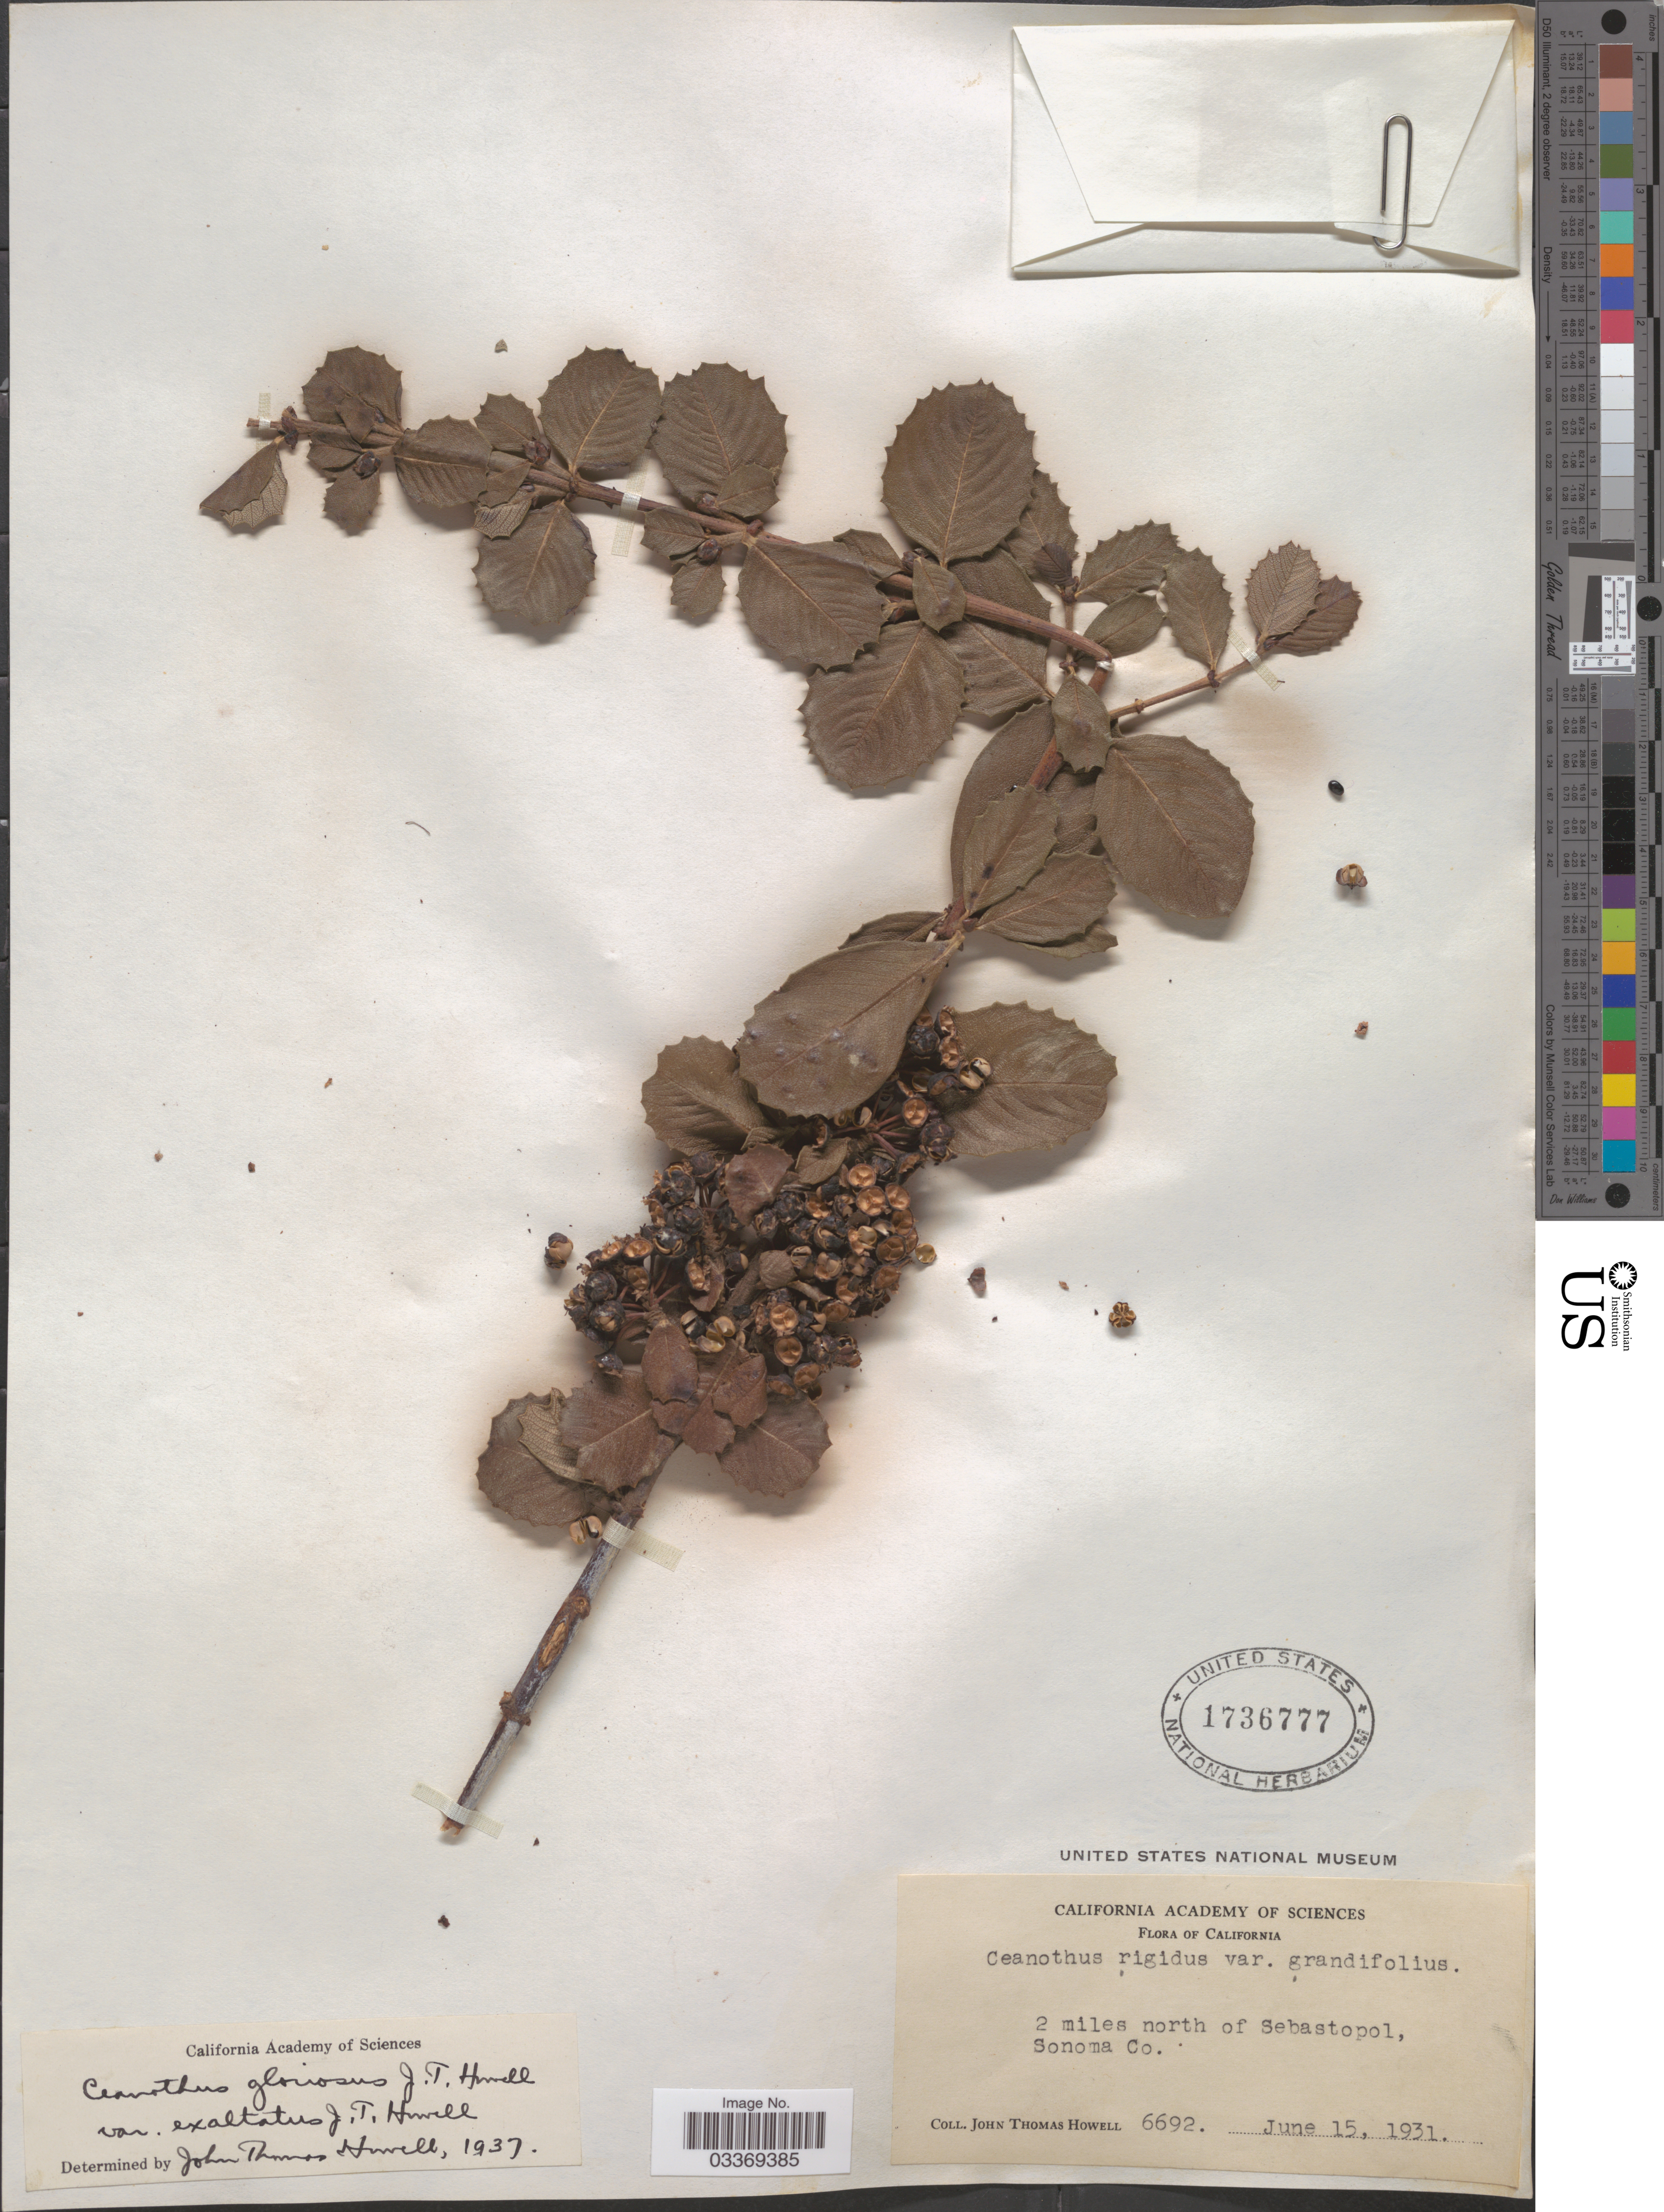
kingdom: Plantae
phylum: Tracheophyta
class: Magnoliopsida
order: Rosales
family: Rhamnaceae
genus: Ceanothus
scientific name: Ceanothus gloriosus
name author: J.T. Howell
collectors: J. T. Howell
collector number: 6692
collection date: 1931-06-15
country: United States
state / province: California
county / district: Sonoma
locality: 2 miles north of Sebastopol, Sonoma Co.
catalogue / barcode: US 1736777